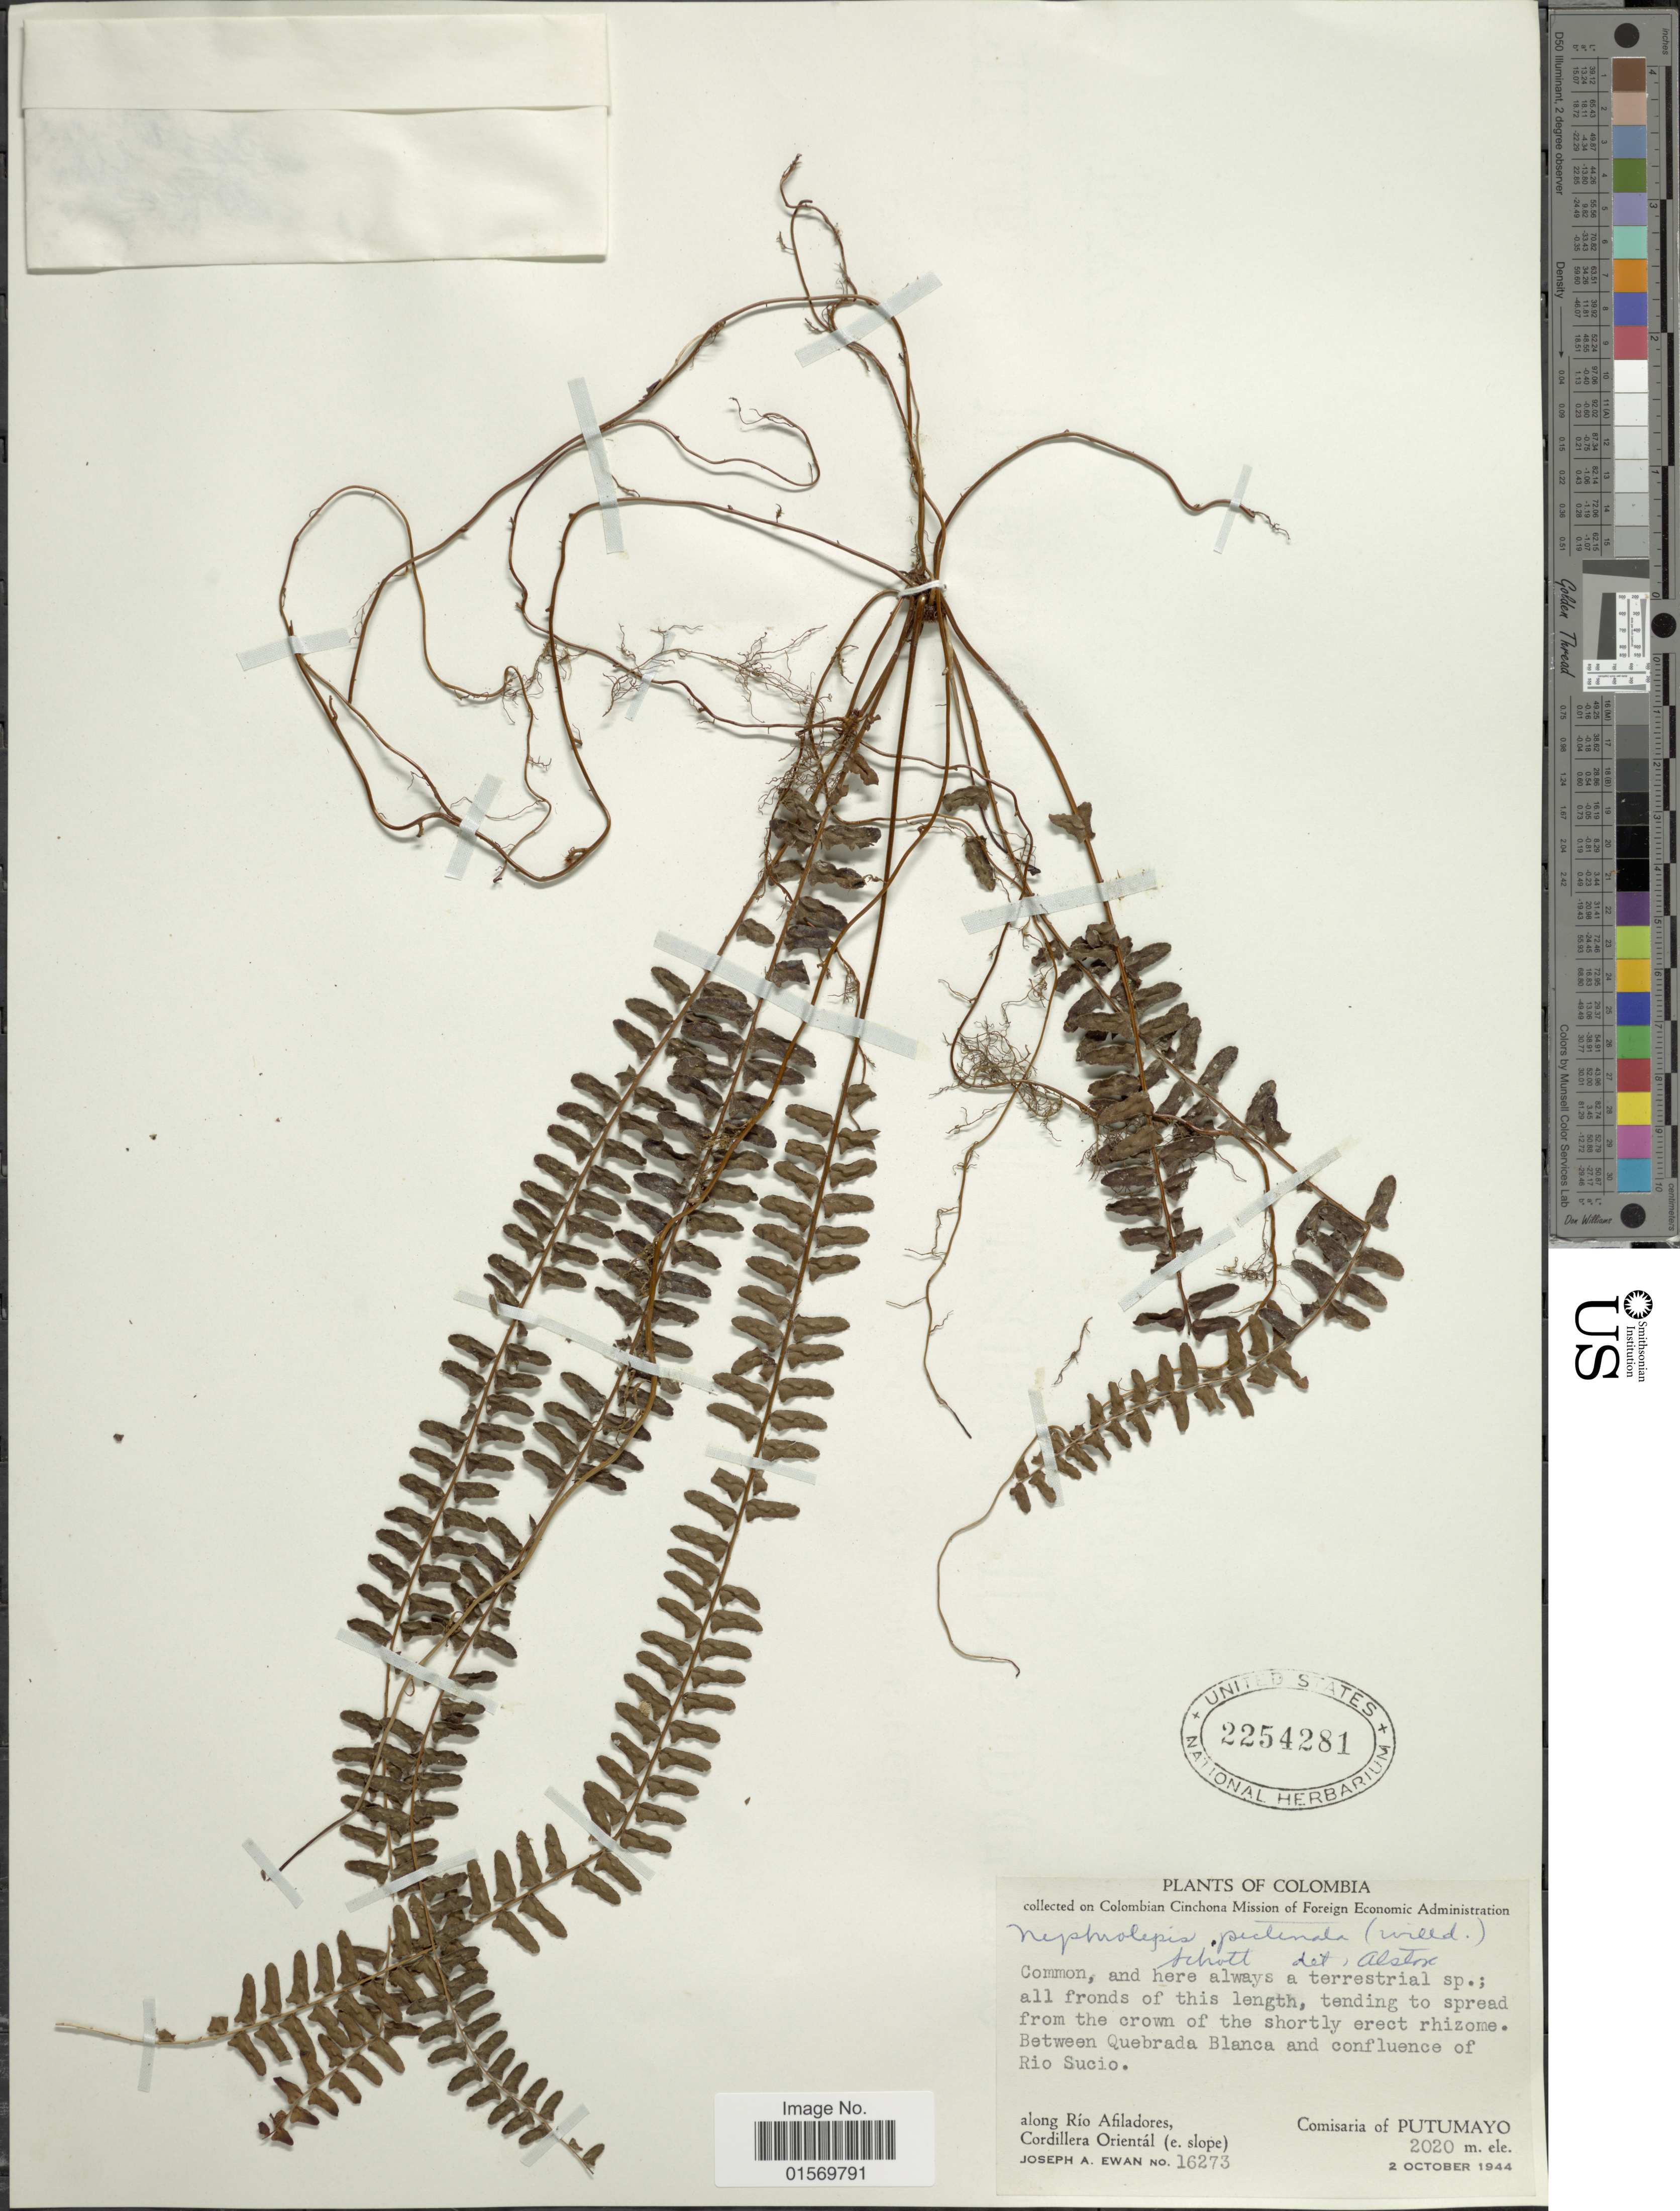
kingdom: Plantae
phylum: Tracheophyta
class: Polypodiopsida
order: Polypodiales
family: Nephrolepidaceae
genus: Nephrolepis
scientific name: Nephrolepis pectinata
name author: (Willd.) Schott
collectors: J. A. Ewan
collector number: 16273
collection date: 1944-10-02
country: Colombia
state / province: Putumayo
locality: Along Rio Afiladores, Cordillera Oriental (e.slope), between Quebrada Blanca and confluence of Rio Sucio.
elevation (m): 2020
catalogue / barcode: US 2254281